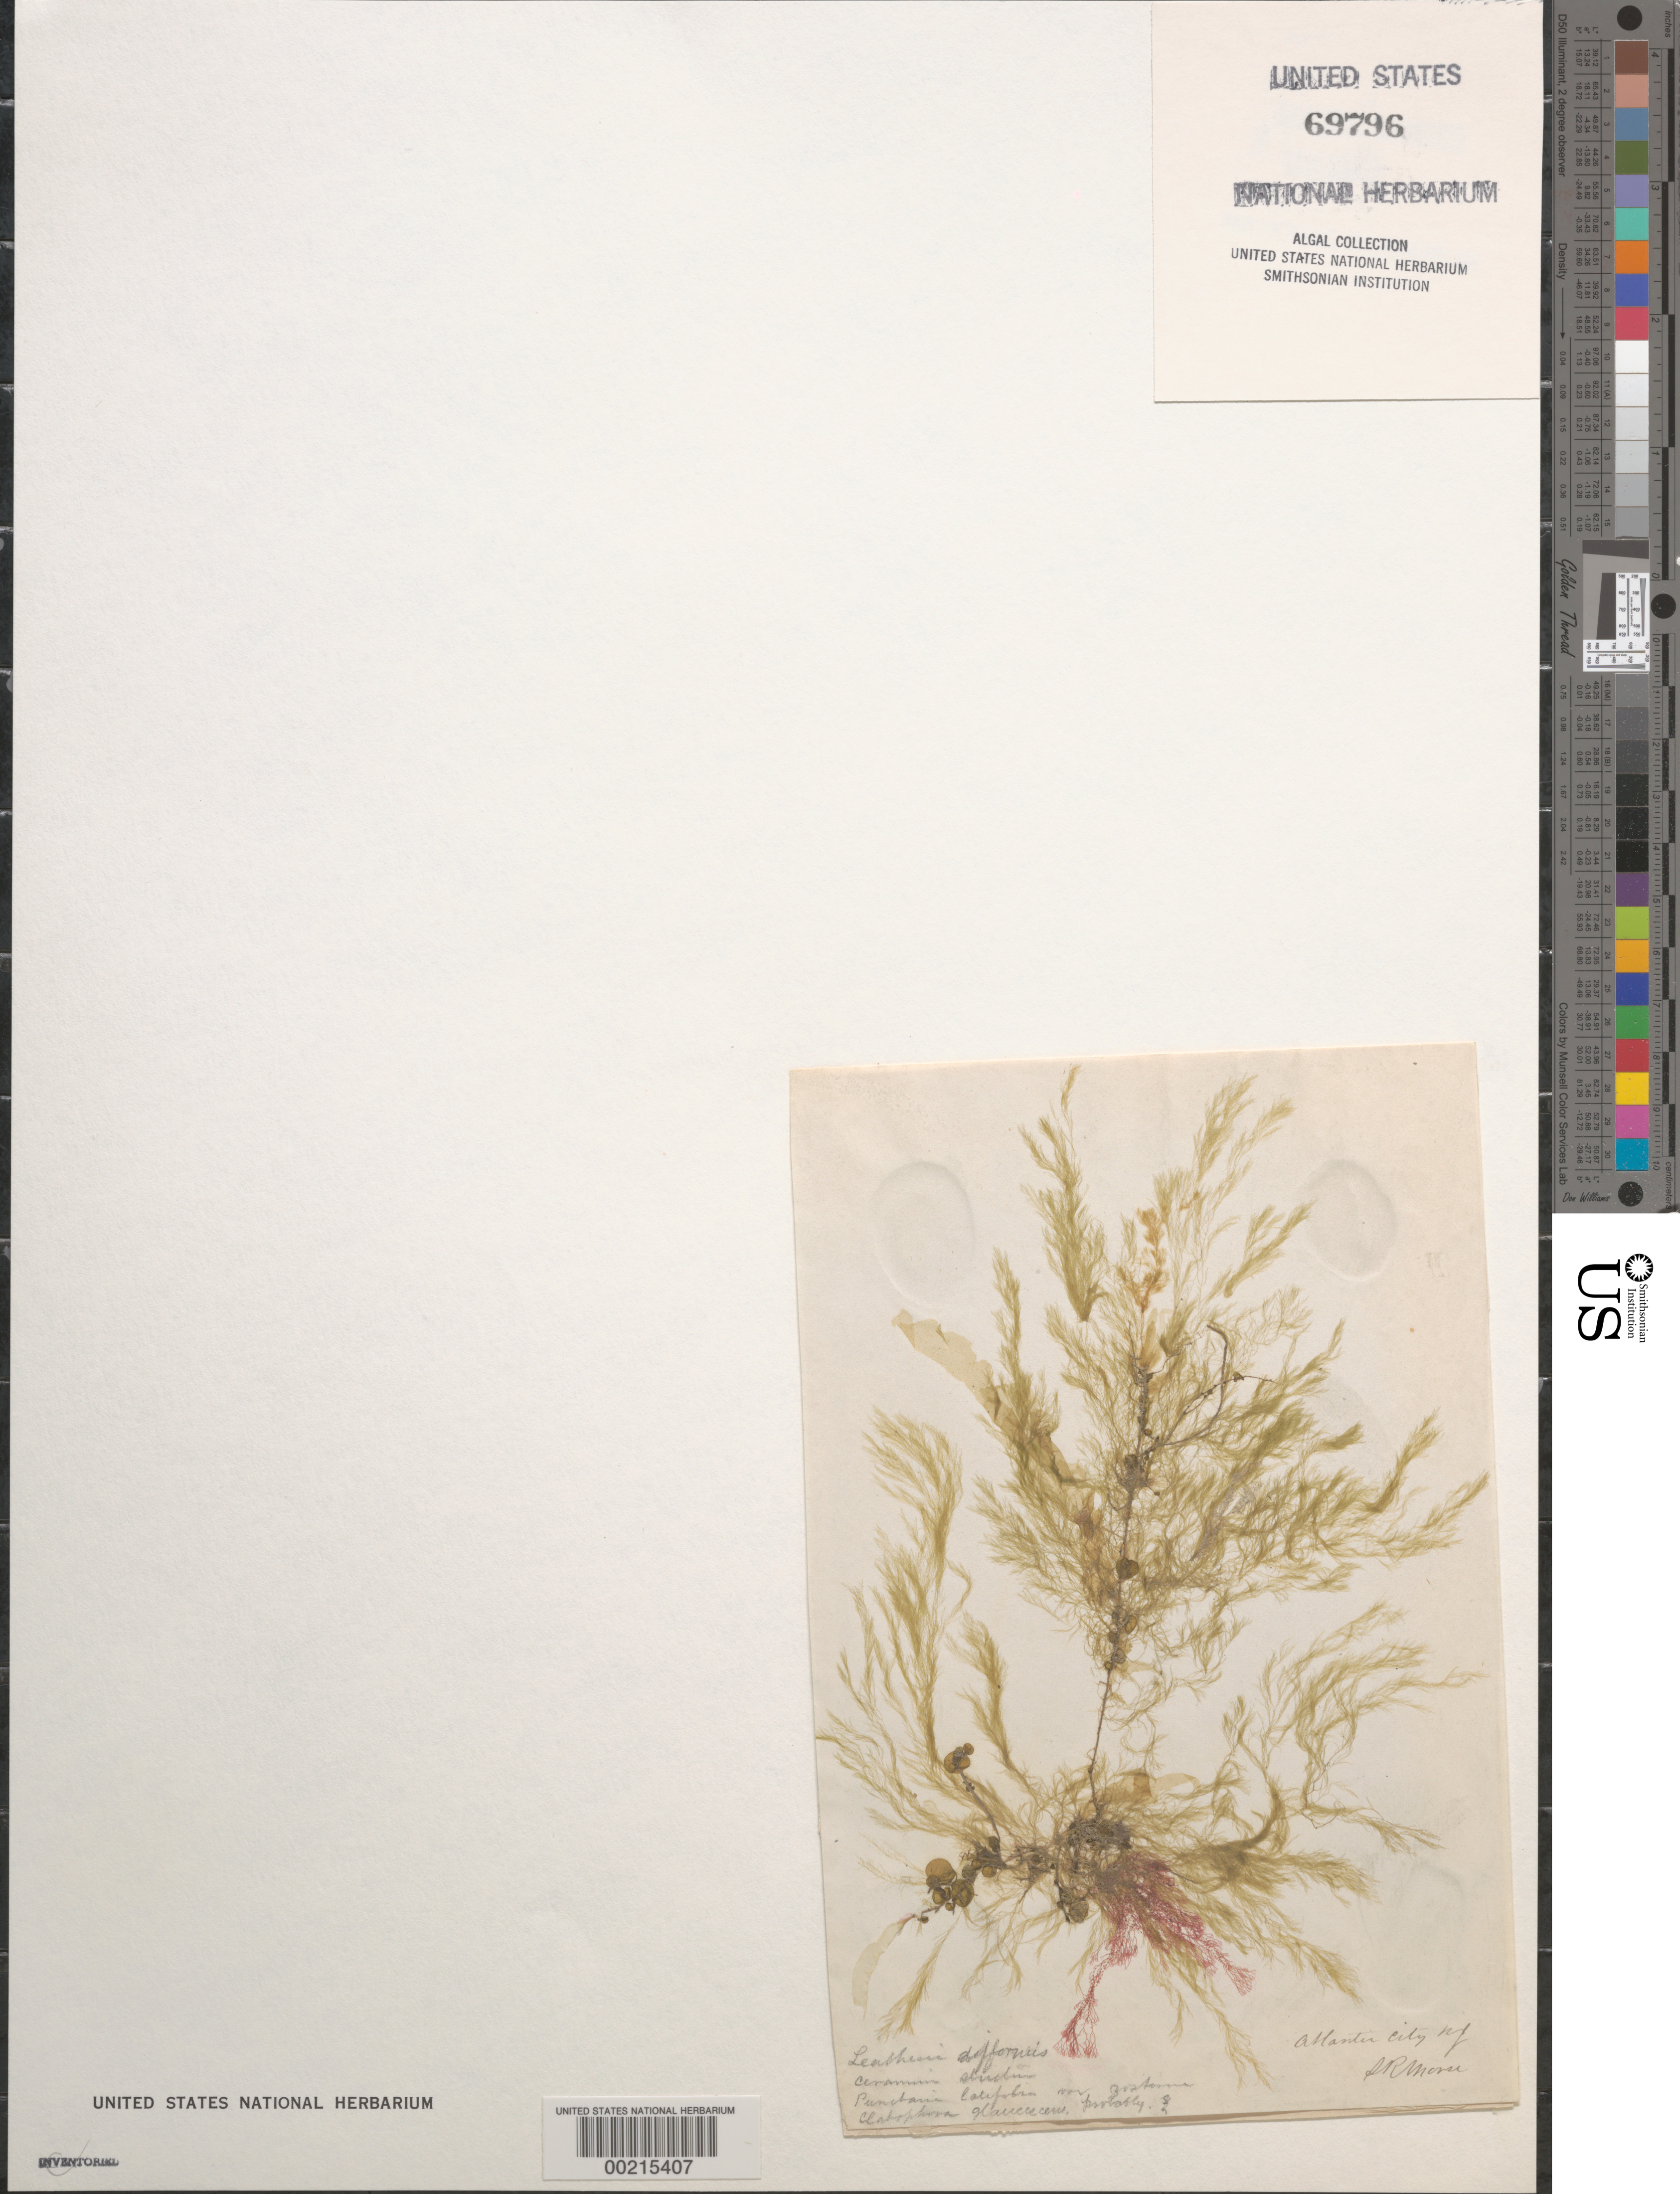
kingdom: Plantae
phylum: Chlorophyta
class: Ulvophyceae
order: Cladophorales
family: Cladophoraceae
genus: Cladophora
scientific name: Cladophora sericea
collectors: S. Morse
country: United States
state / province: New Jersey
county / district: Atlantic County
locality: Atlantic City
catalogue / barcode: US 69796